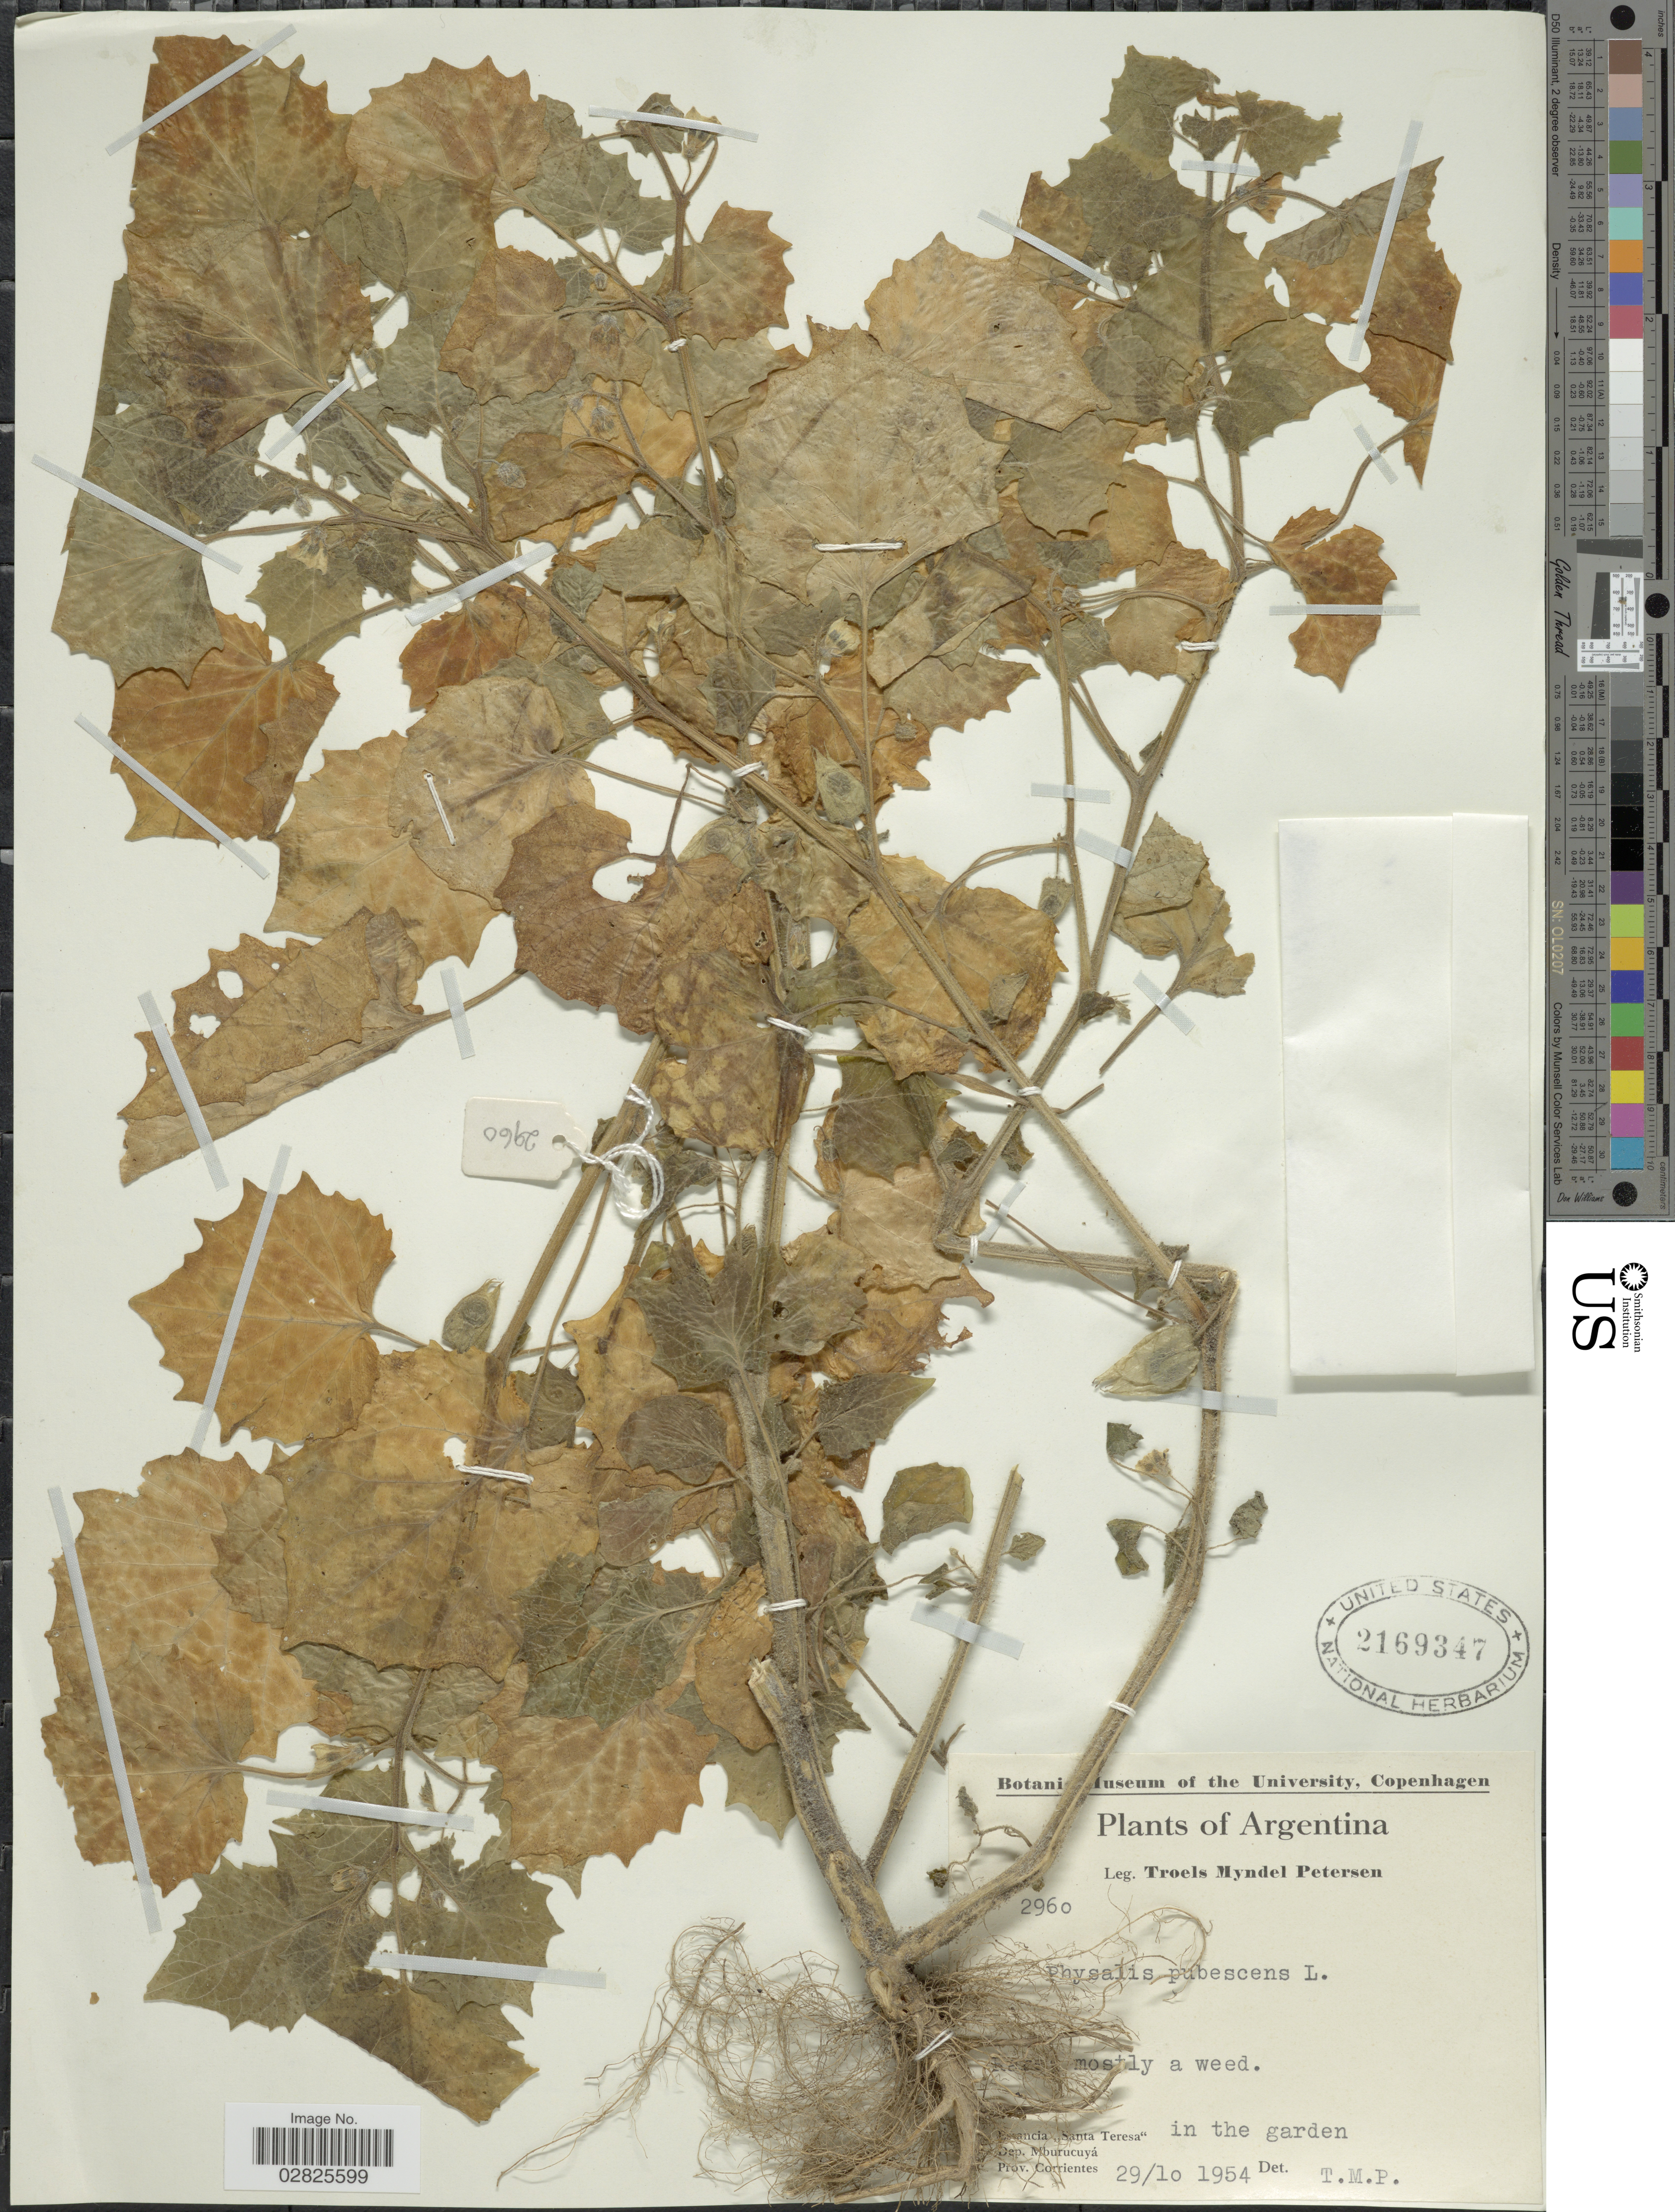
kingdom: Plantae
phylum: Tracheophyta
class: Magnoliopsida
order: Solanales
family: Solanaceae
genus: Physalis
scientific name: Physalis pubescens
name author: L.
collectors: T. M. Petersen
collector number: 2960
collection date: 1954-10-29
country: Argentina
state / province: Corrientes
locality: Estancia "Santa Teresa" in the garden. Dep. Mburucuyá.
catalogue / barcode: US 2169347